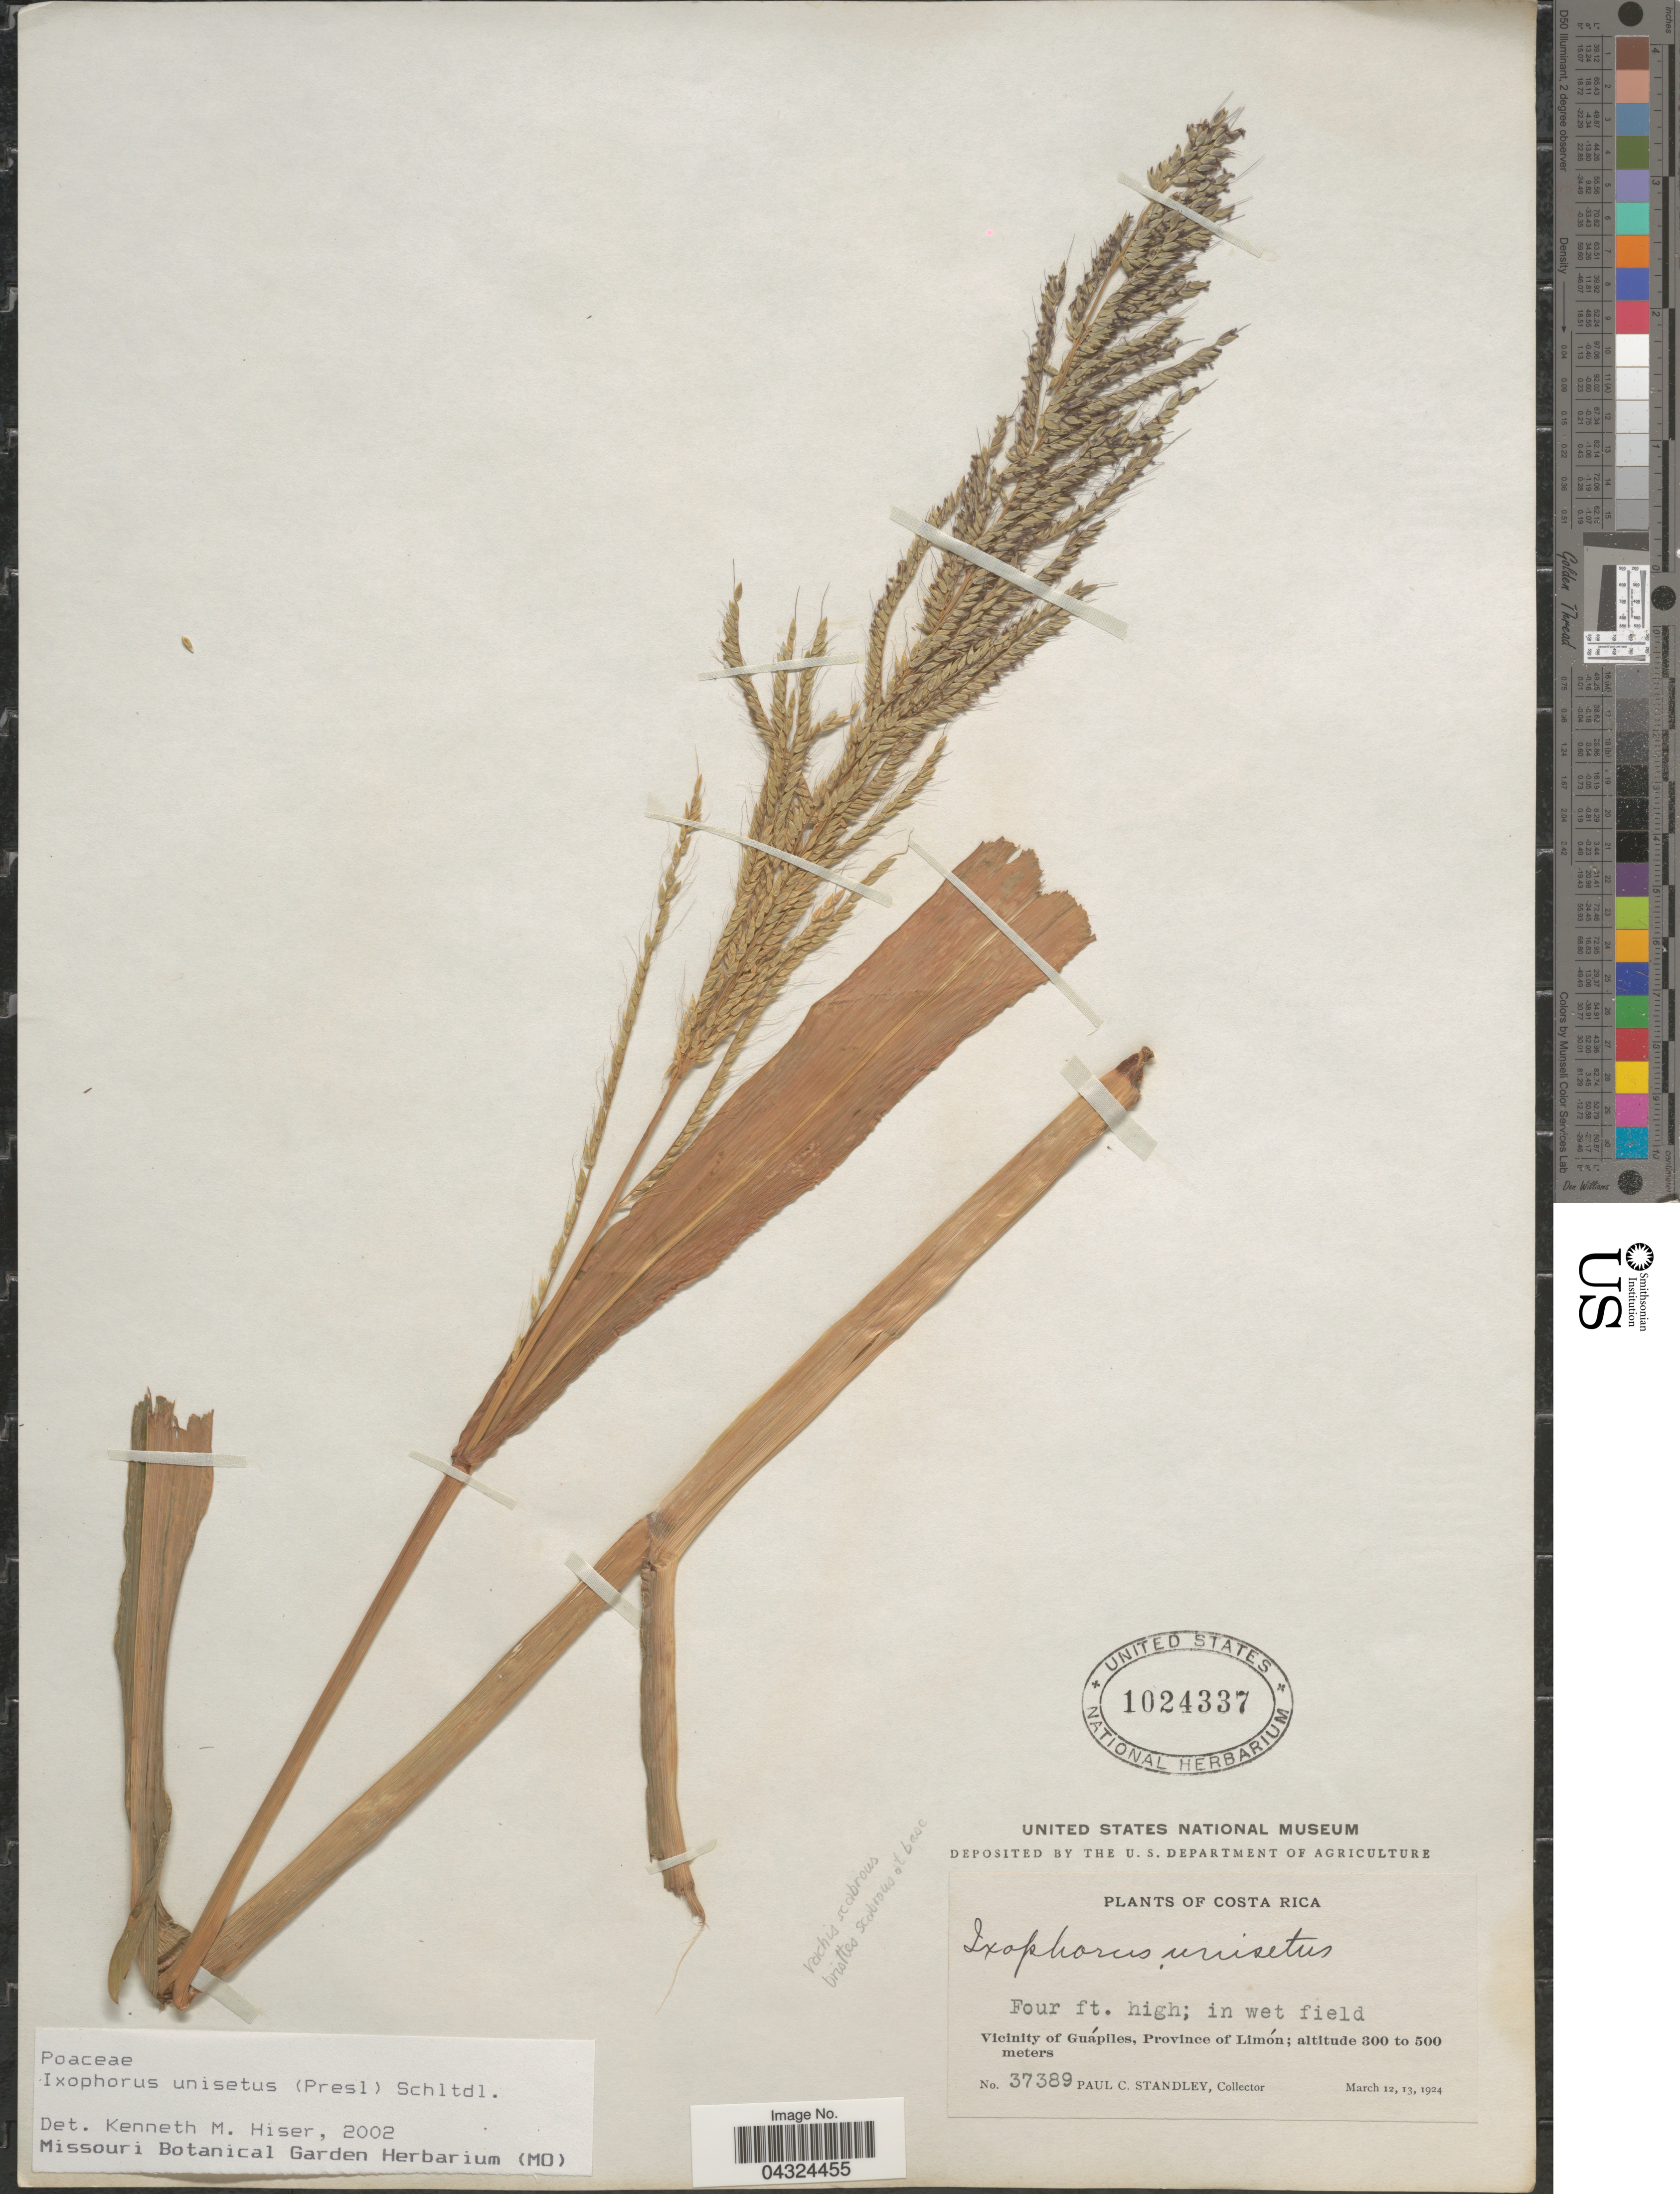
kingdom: Plantae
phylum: Tracheophyta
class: Liliopsida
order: Poales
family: Poaceae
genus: Ixophorus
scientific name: Ixophorus unisetus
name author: (J. Presl) Schltdl.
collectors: P. C. Standley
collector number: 37389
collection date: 1924-03-12/1924-03-13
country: Costa Rica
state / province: Limón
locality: Vicinity of Guápiles.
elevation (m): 300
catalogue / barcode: US 1024337